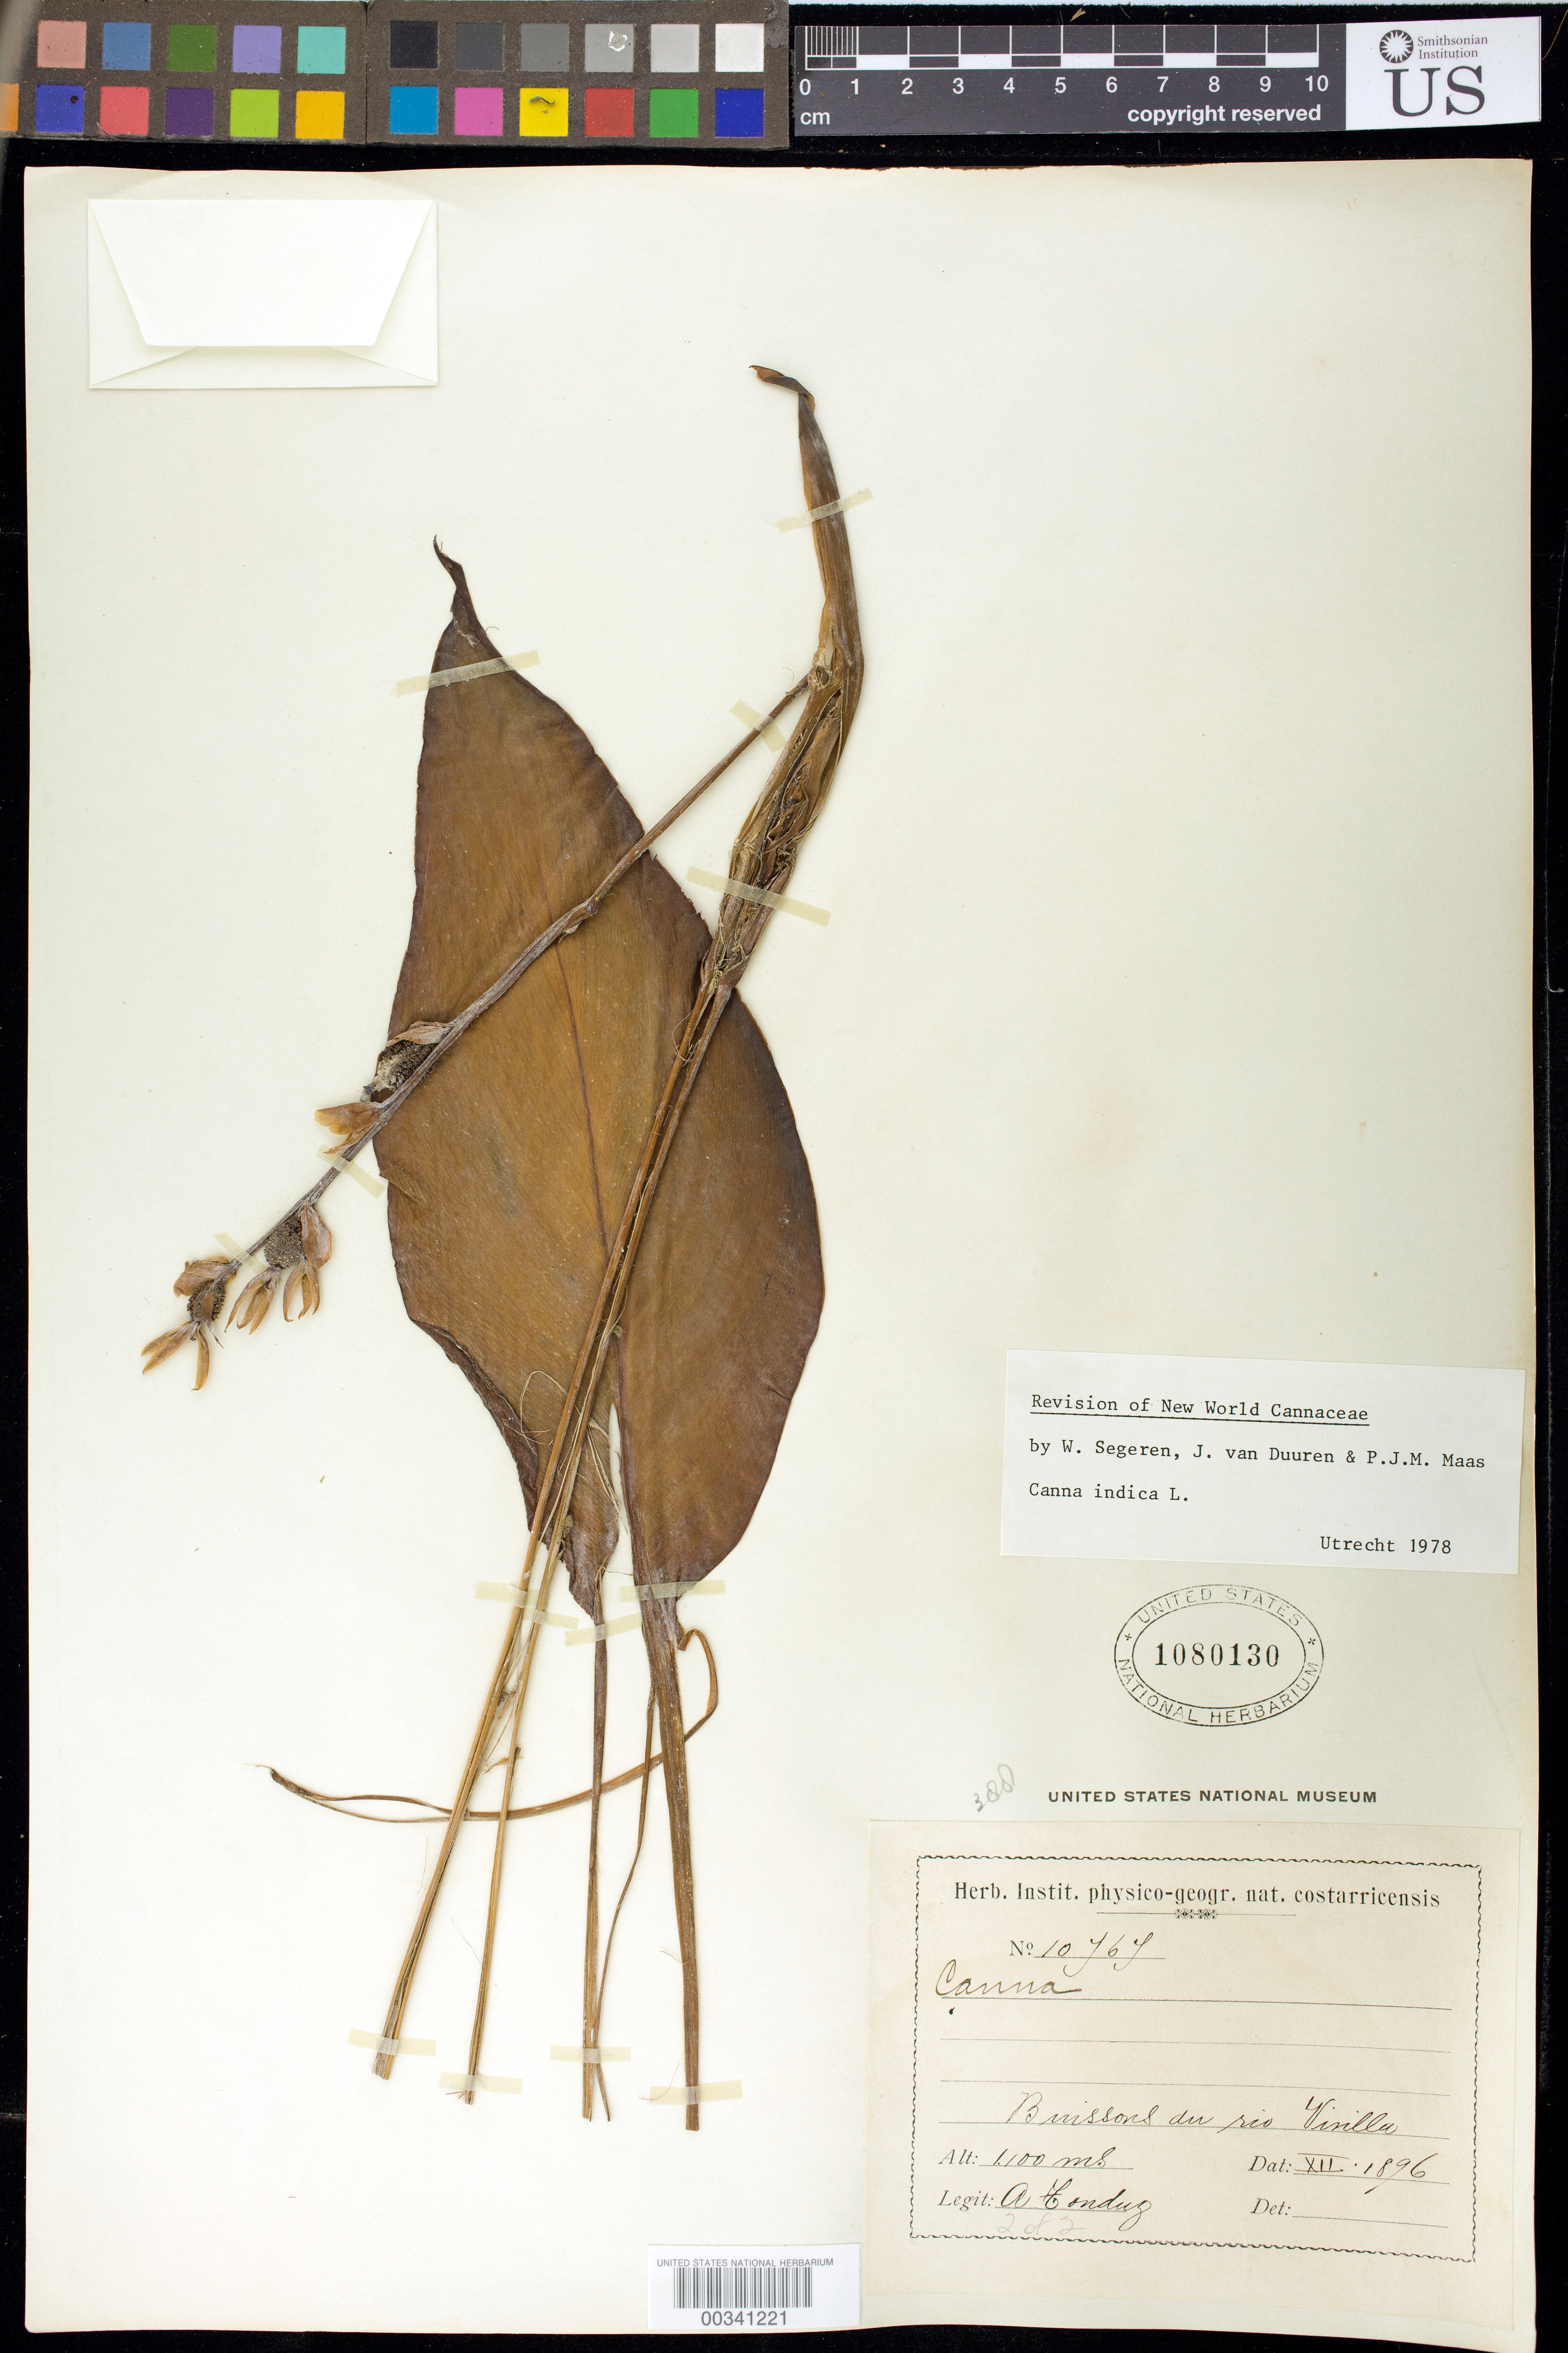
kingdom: Plantae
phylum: Tracheophyta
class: Liliopsida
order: Zingiberales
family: Cannaceae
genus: Canna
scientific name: Canna indica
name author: L.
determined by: Segeren, W.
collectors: A. Tonduz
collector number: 10767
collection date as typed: Dec 1896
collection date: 1896-12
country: Costa Rica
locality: Buissons du Rio Virilla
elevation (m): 1100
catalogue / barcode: US 1080130